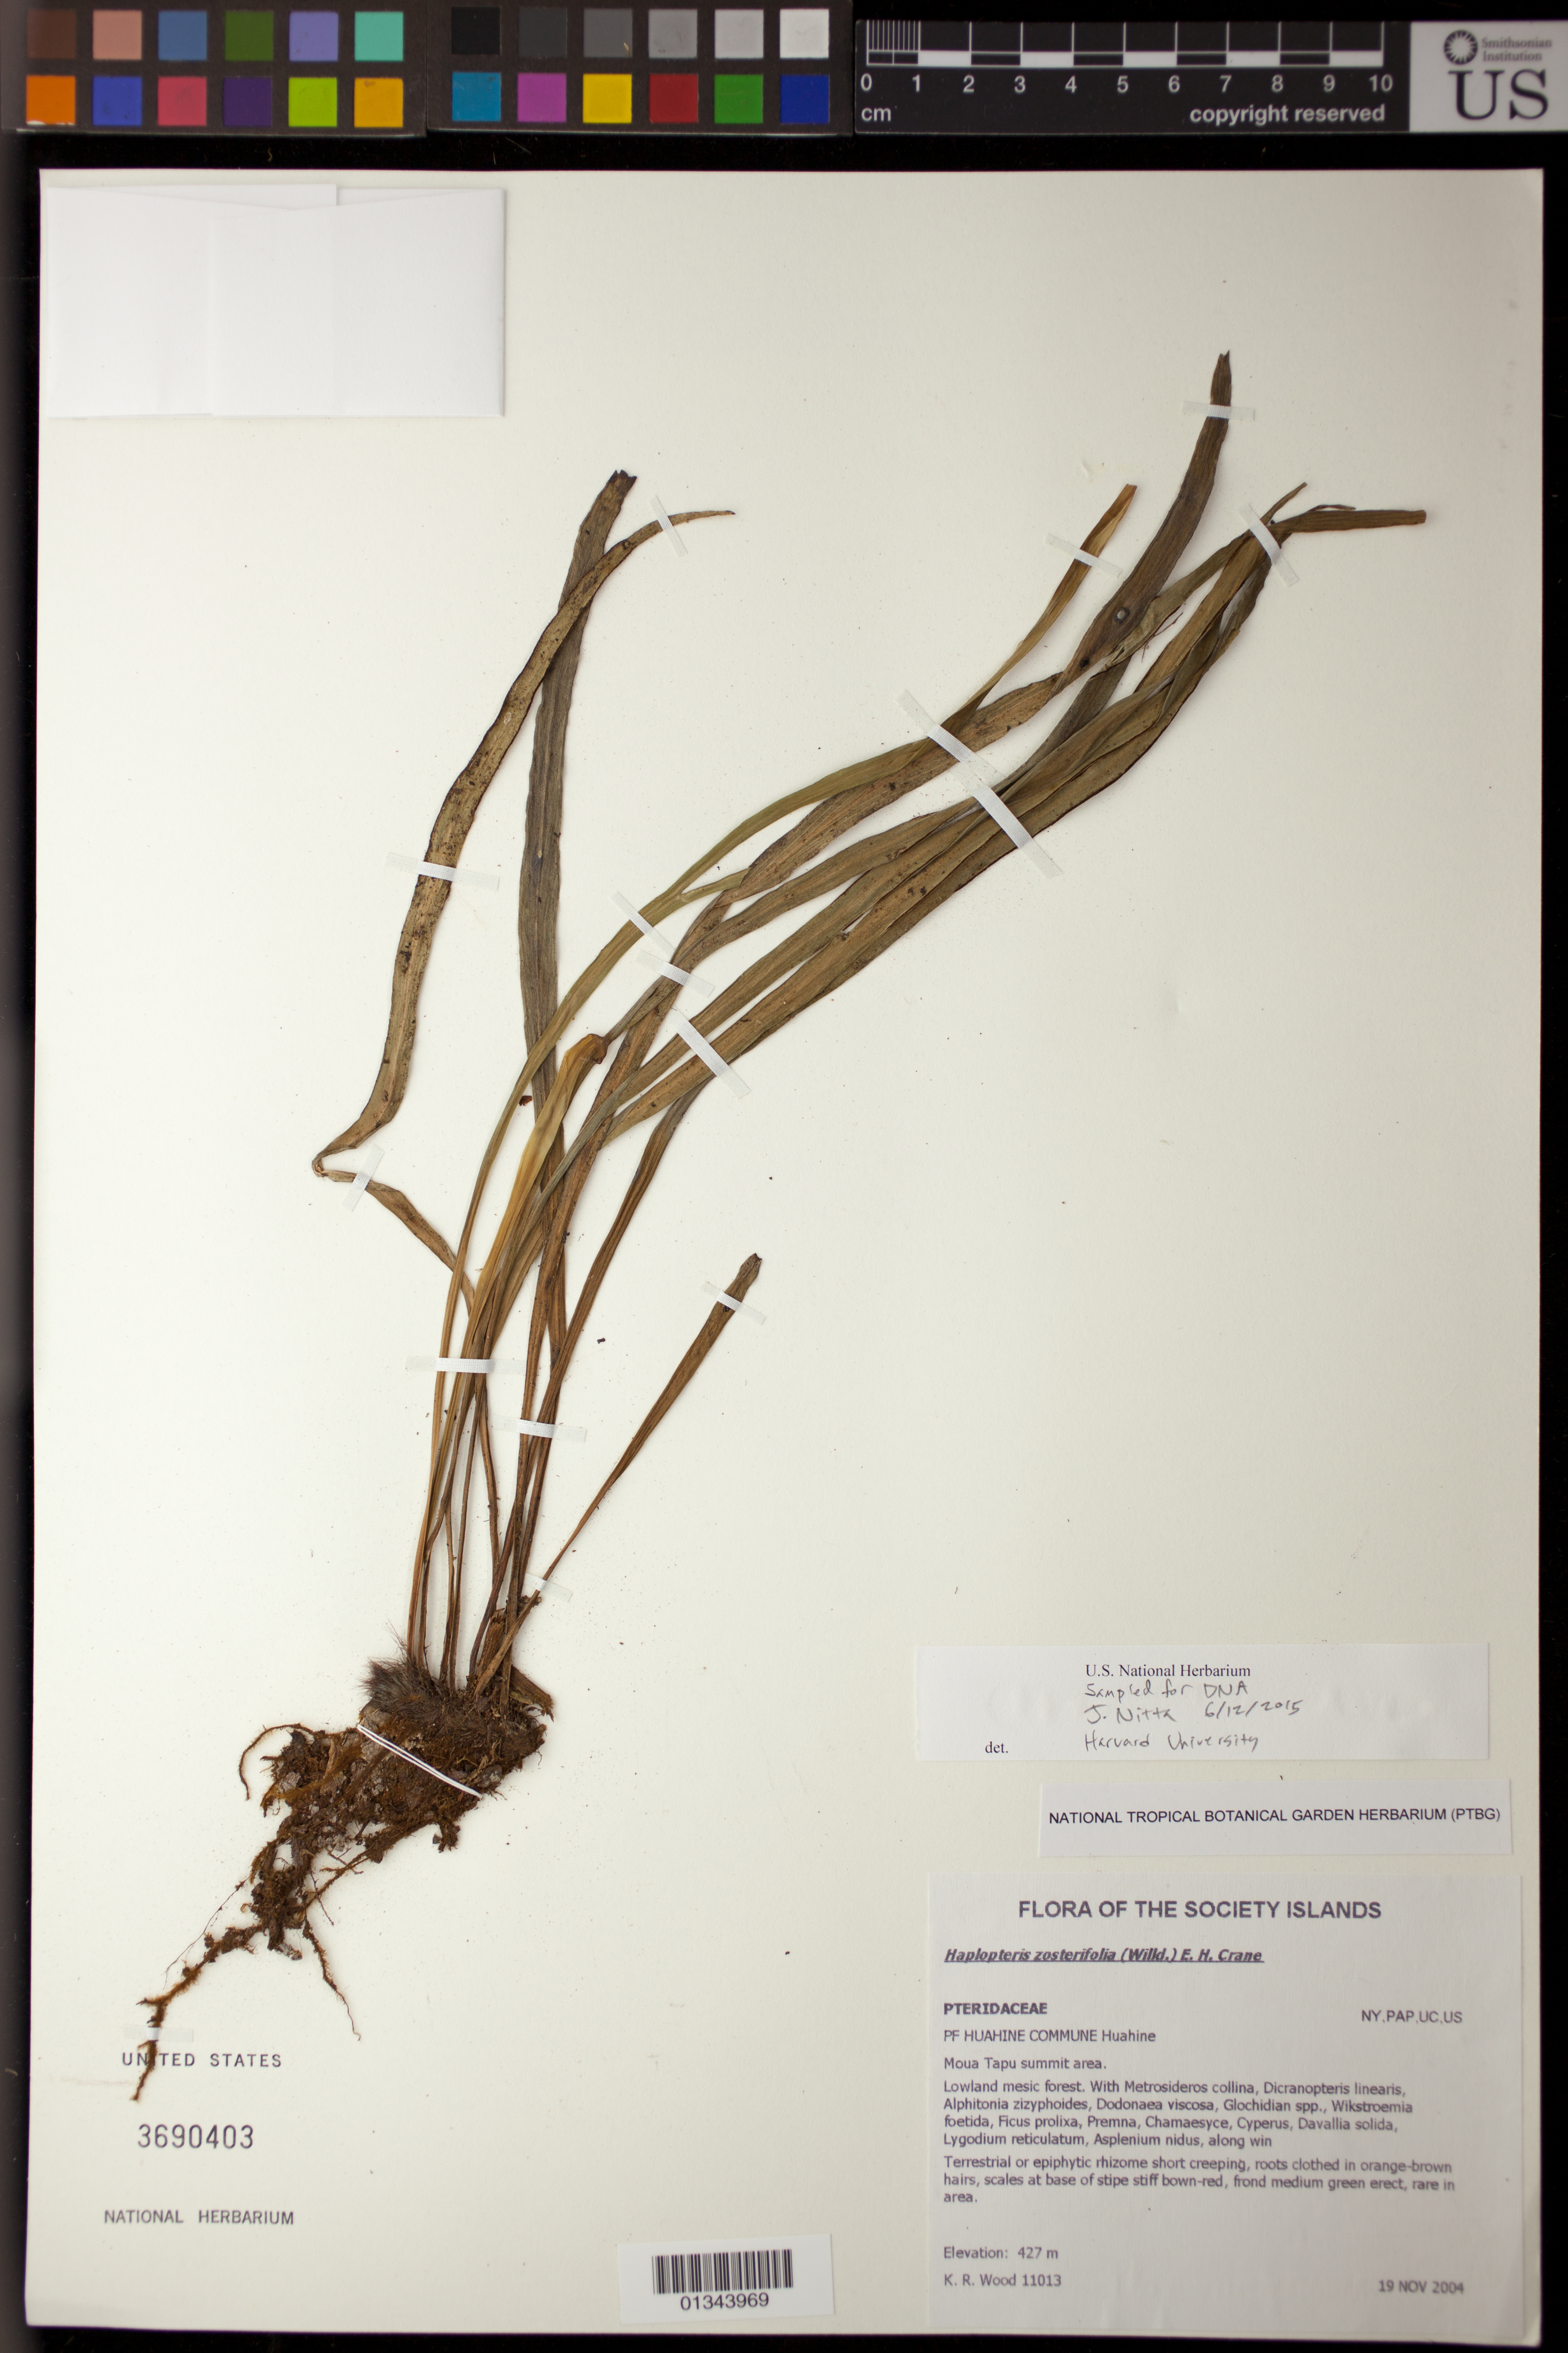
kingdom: Plantae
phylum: Tracheophyta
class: Polypodiopsida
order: Polypodiales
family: Pteridaceae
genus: Haplopteris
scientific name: Haplopteris elongata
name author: (Sw.) Crane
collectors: K. R. Wood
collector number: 11013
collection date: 2004-11-19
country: French Polynesia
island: Huahine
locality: The Society Islands, PF Huahine Commune Huahine, Moua Tapu summit area.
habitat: Lowland mesic forest.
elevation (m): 427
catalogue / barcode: US 3690403